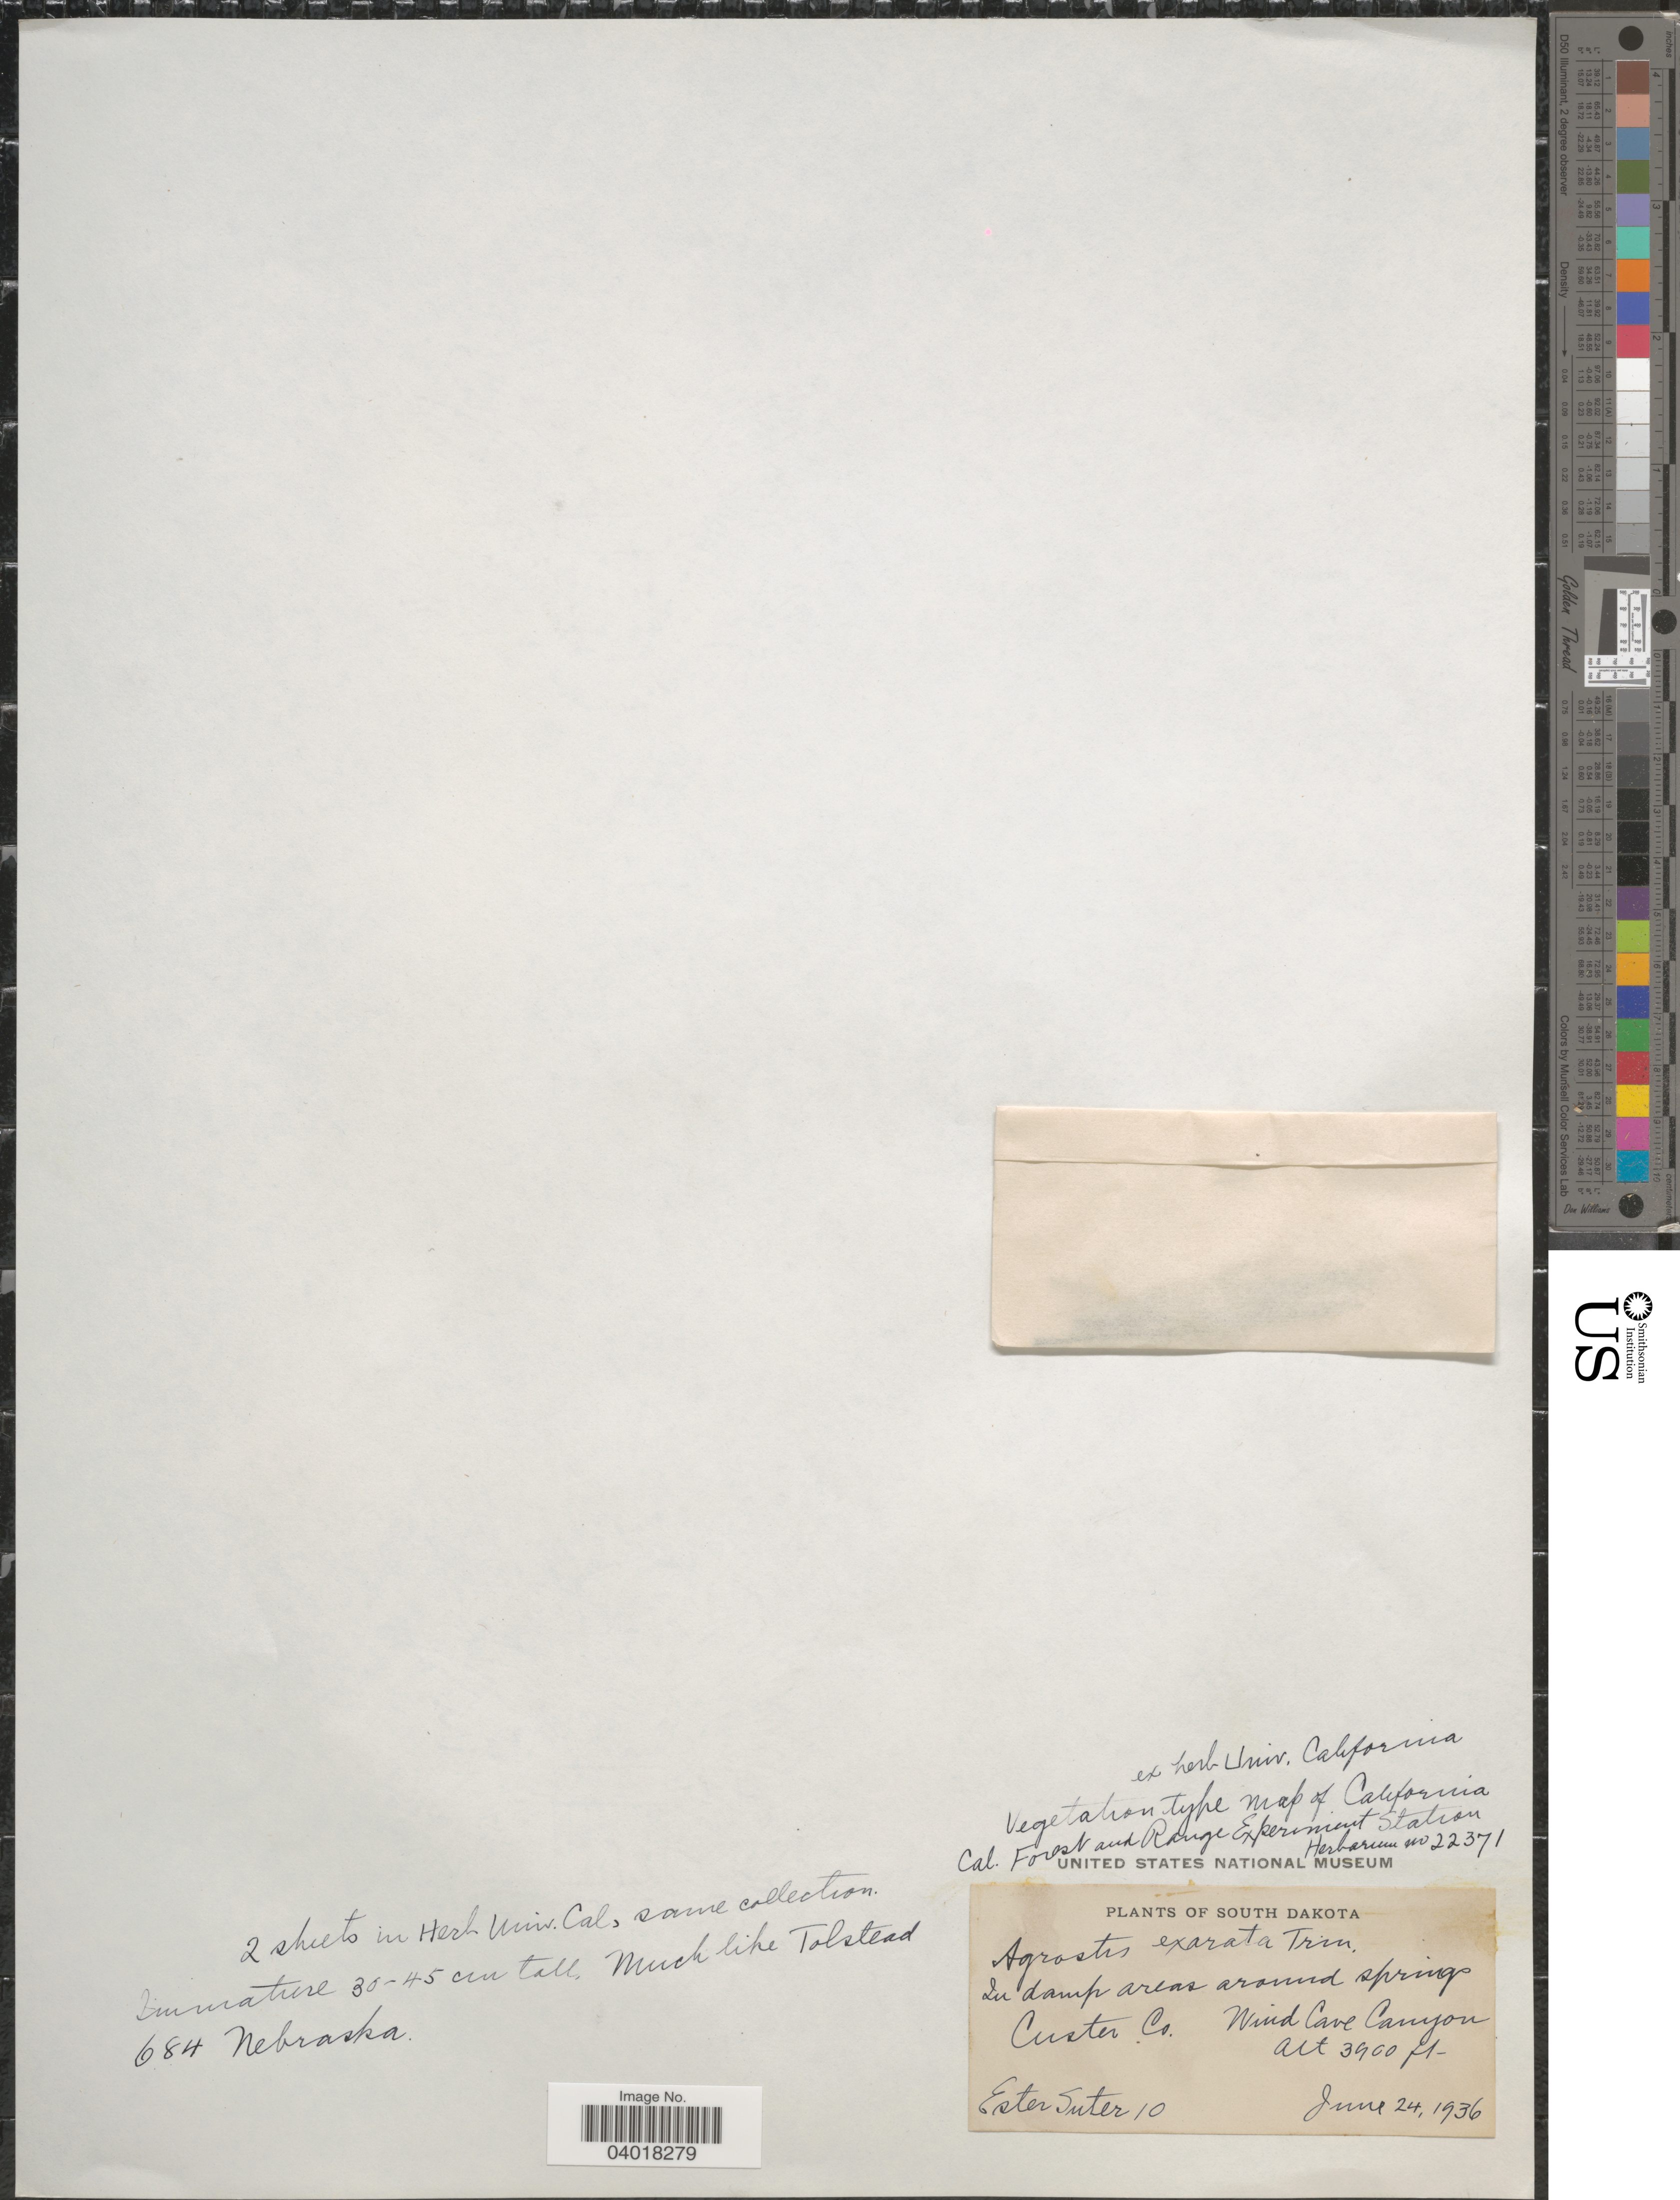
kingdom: Plantae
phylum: Tracheophyta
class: Liliopsida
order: Poales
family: Poaceae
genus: Agrostis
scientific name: Agrostis exarata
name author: Trin.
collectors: E. Suter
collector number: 10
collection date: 1936-06-24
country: United States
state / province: South Dakota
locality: In damp areas around springs. Custer Co. Wind Cave Canyon.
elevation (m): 1189